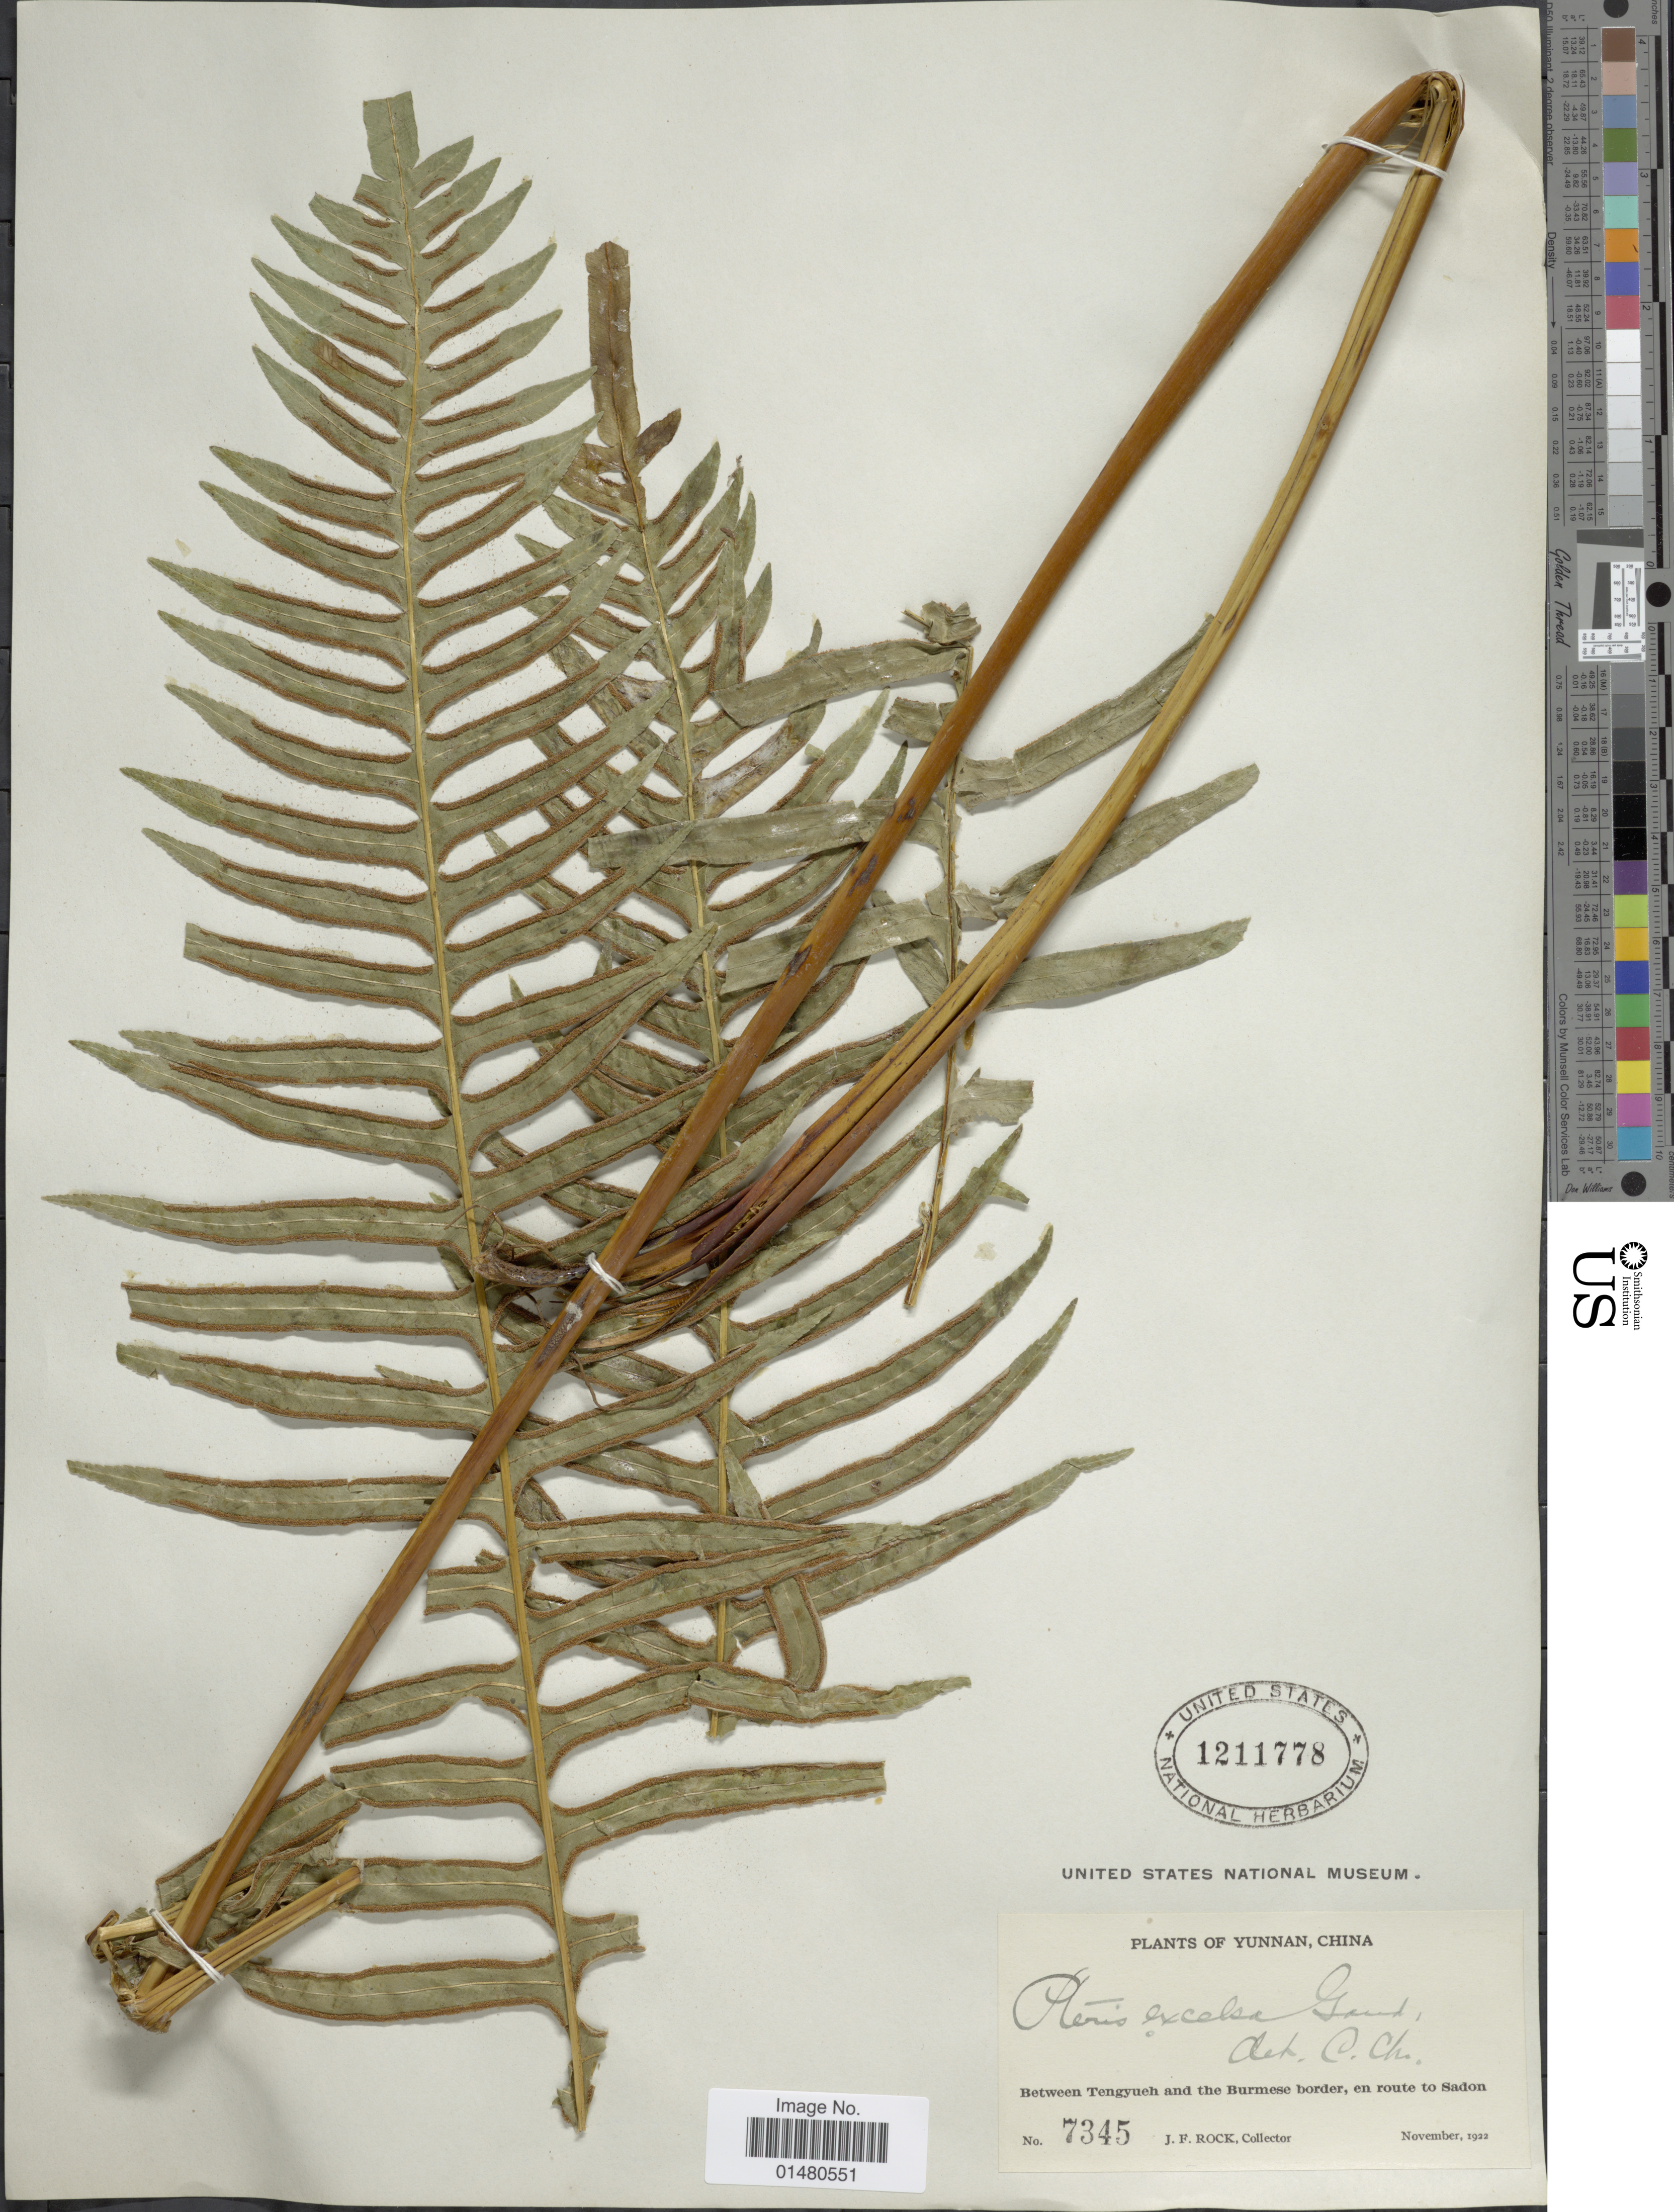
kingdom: Plantae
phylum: Tracheophyta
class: Polypodiopsida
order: Polypodiales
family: Pteridaceae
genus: Pteris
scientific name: Pteris excelsa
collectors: J. Rock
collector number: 7345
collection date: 1922-11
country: China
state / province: Yunnan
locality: Between Tengyueh and the Burmese border, en route to Sadon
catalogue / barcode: US 1211778